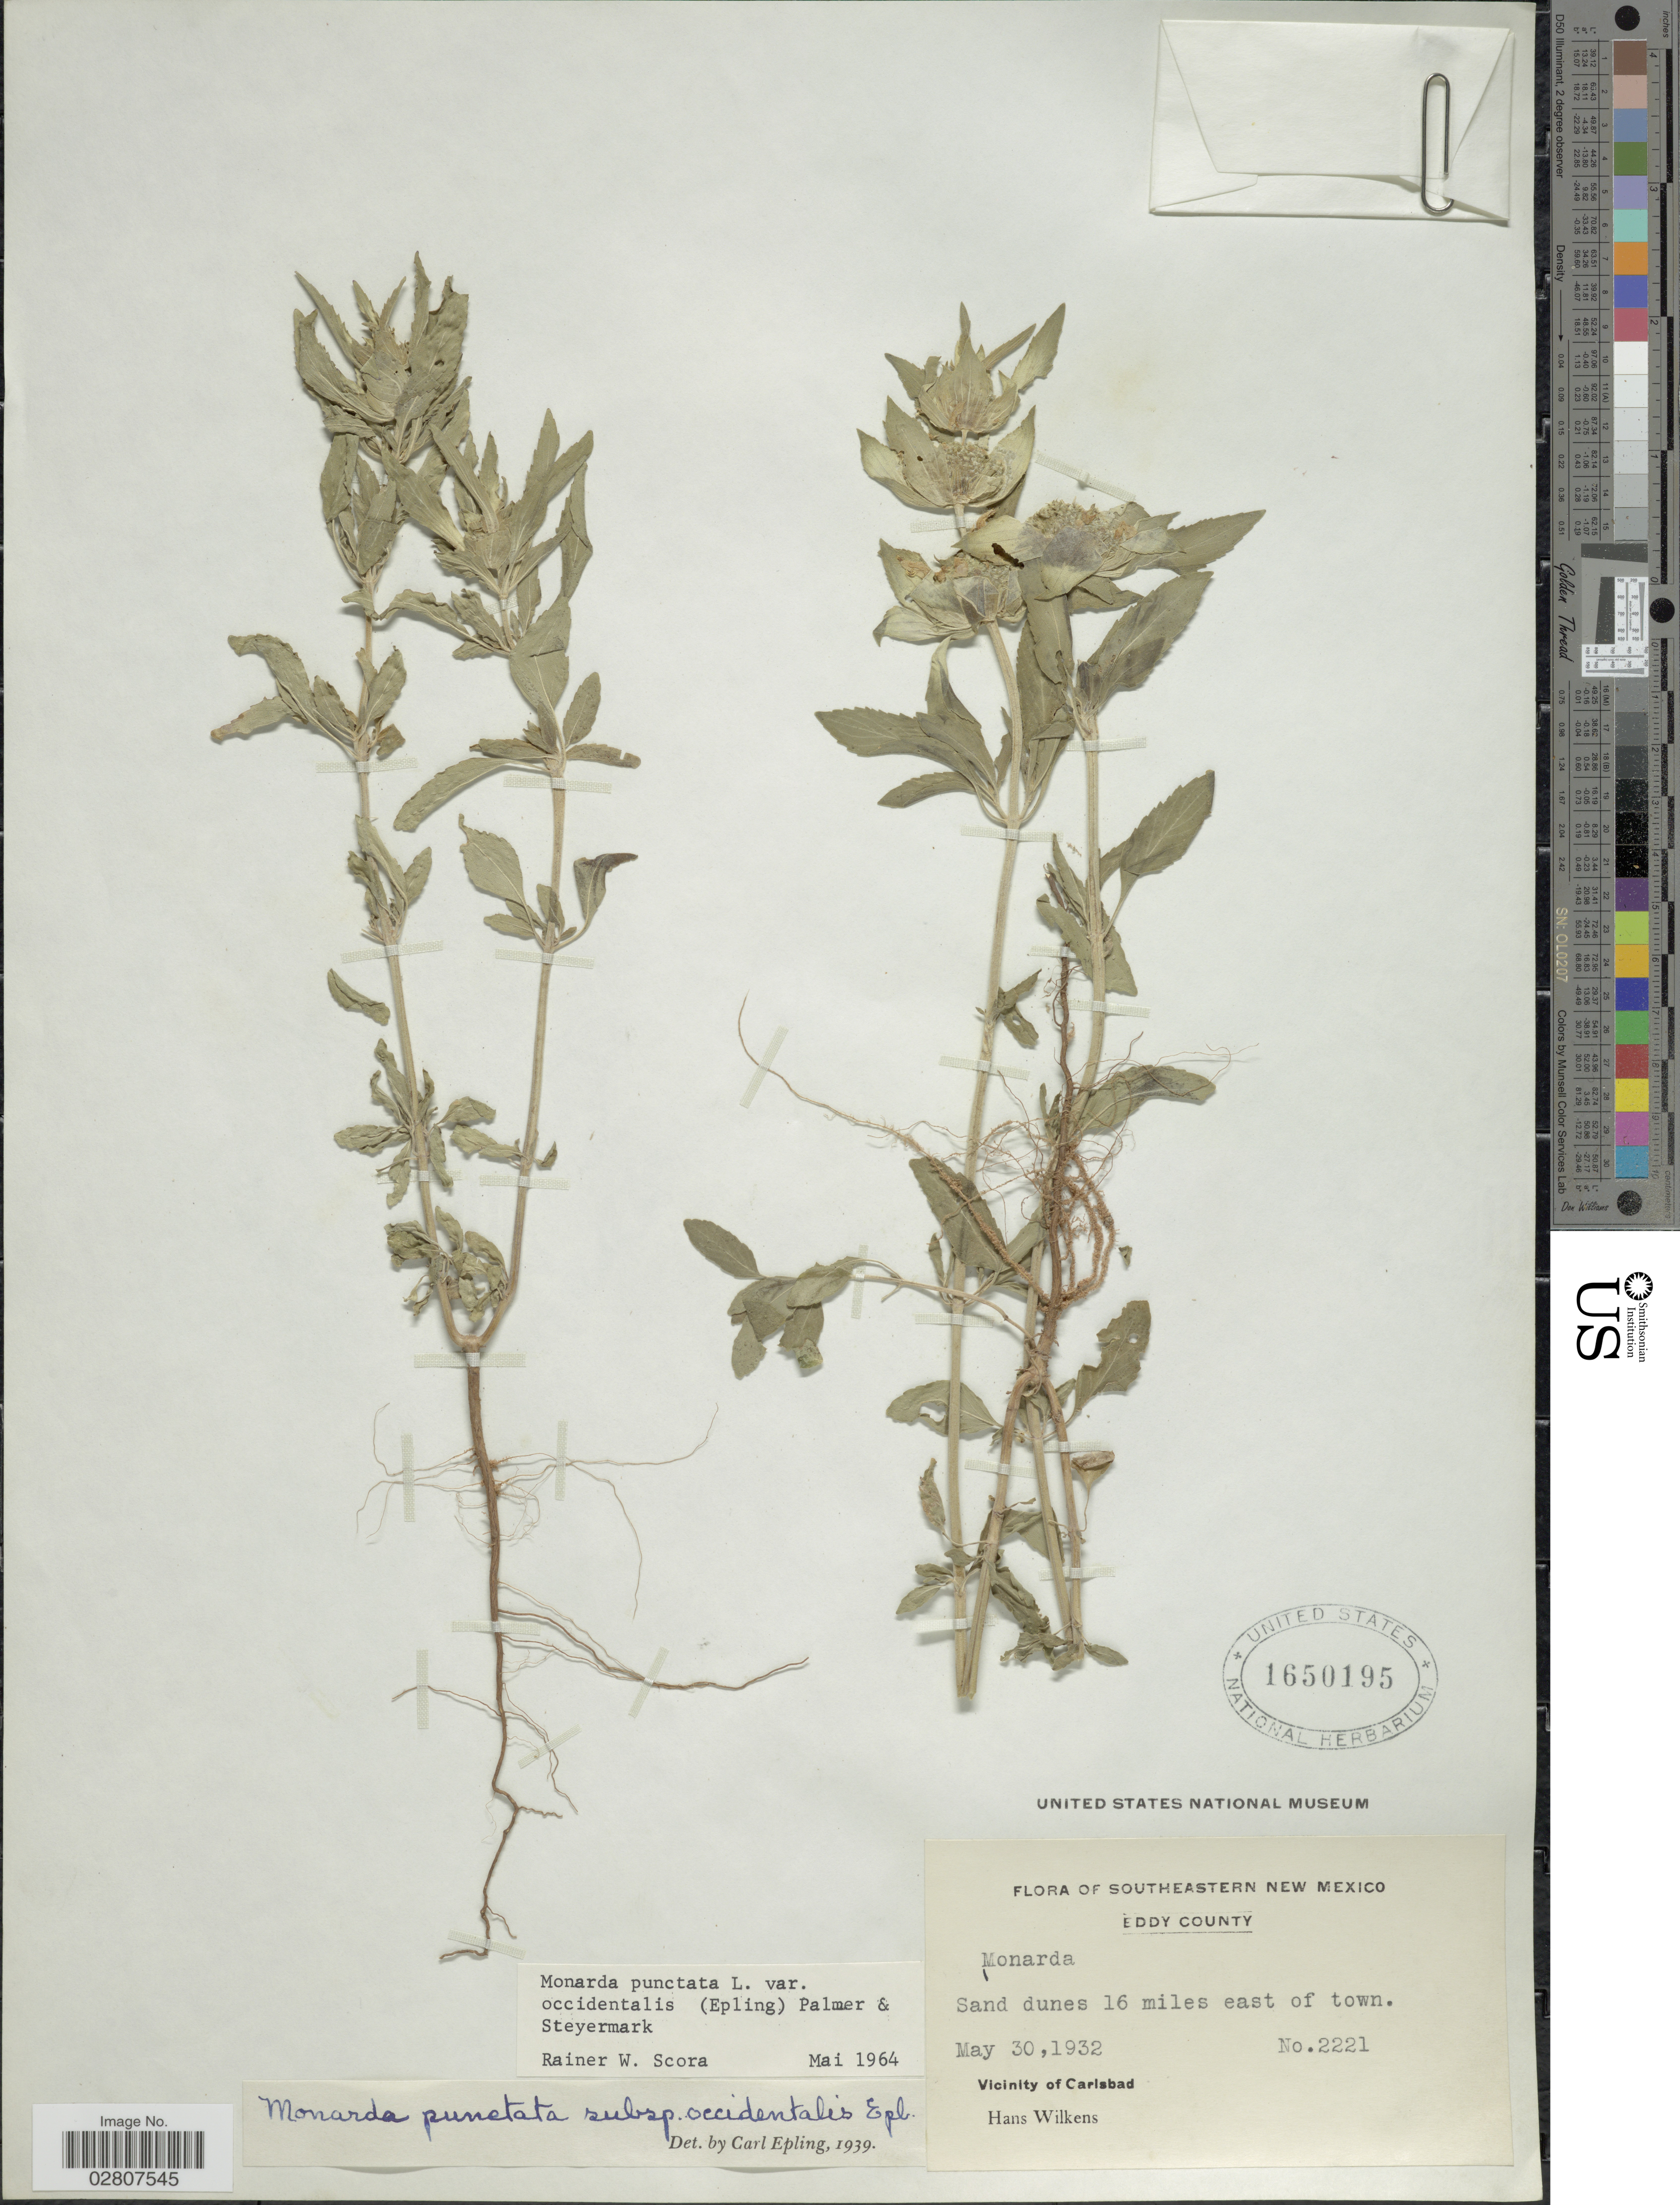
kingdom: Plantae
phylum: Tracheophyta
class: Magnoliopsida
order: Lamiales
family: Lamiaceae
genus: Monarda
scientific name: Monarda punctata var. occidentalis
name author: (Epling) E.J. Palmer & Steyerm.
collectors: H. Wilkens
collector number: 2221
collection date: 1932-05-30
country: United States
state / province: New Mexico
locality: Southeastern New Mexico. Eddy County. Sand dunes 16 miles east of town. Vicinity of Carlsbad.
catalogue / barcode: US 1650195